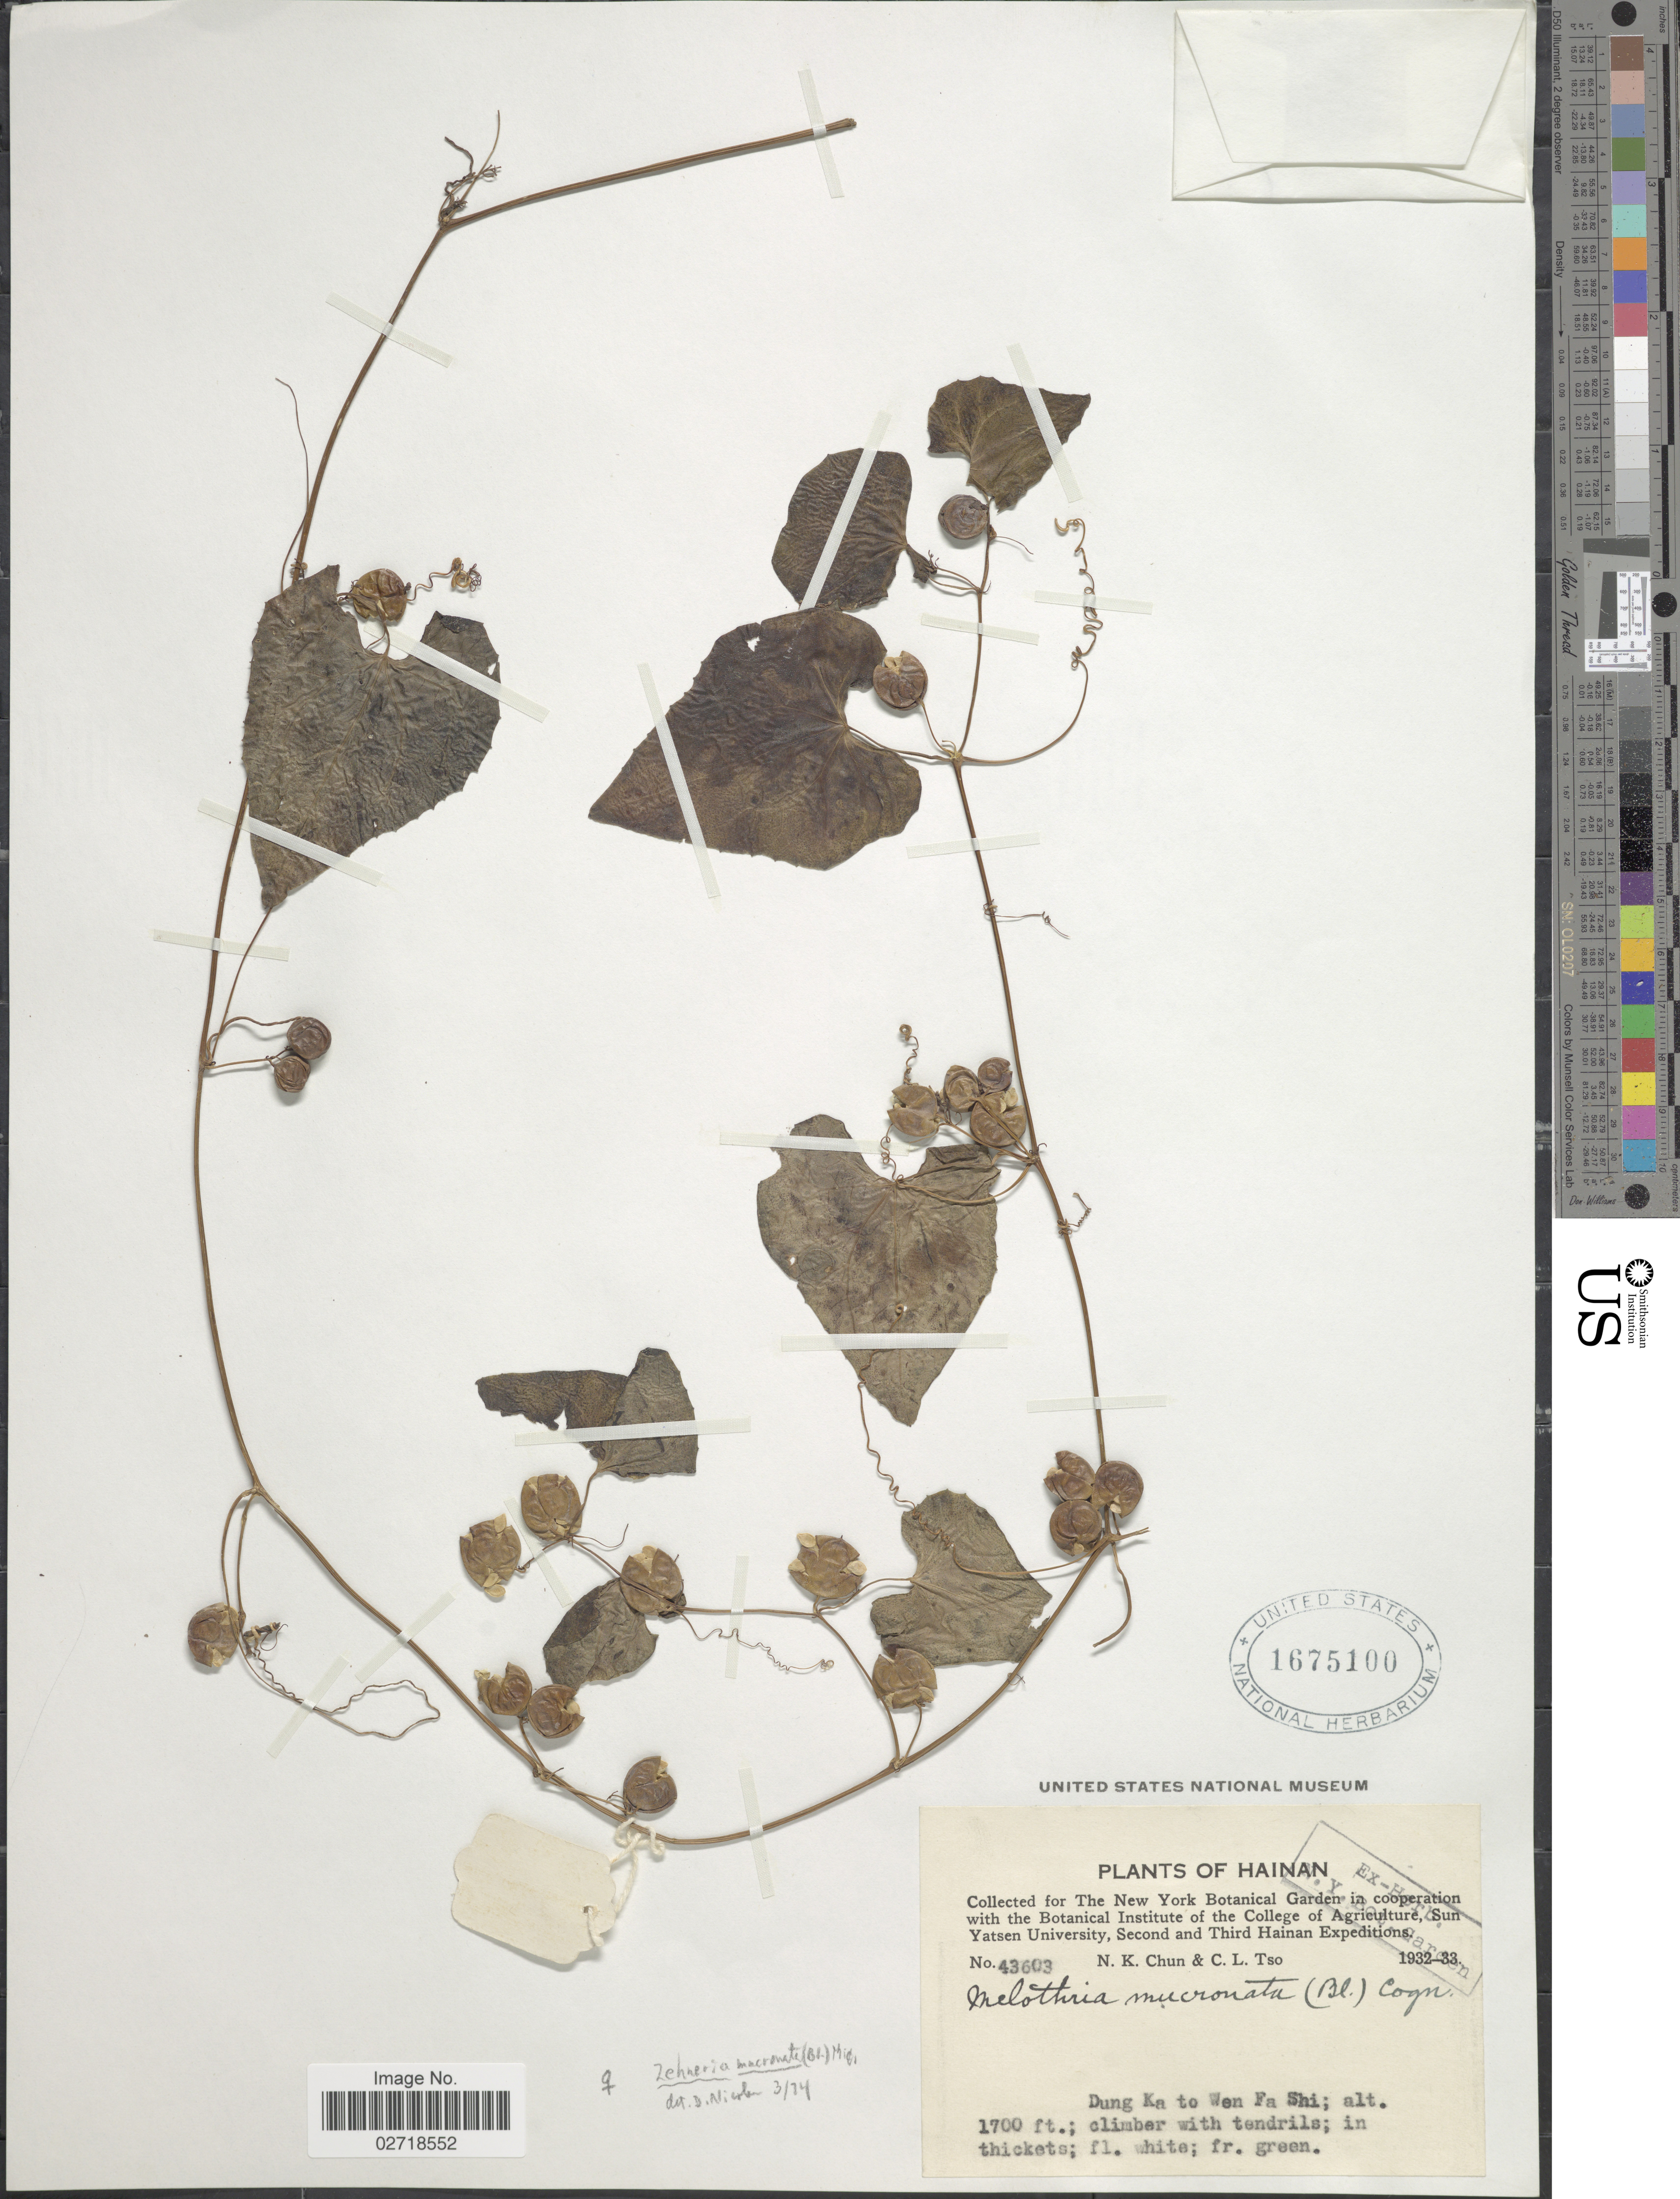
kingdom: Plantae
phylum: Tracheophyta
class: Magnoliopsida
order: Cucurbitales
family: Cucurbitaceae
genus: Zehneria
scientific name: Zehneria mucronata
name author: (Blume) Miq.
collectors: N. K. Chun & C. Tso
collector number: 43603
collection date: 1932/1933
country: China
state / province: Hainan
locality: Hainan, Dung Ka to Wen Fa Shi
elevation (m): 518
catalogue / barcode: US 1675100